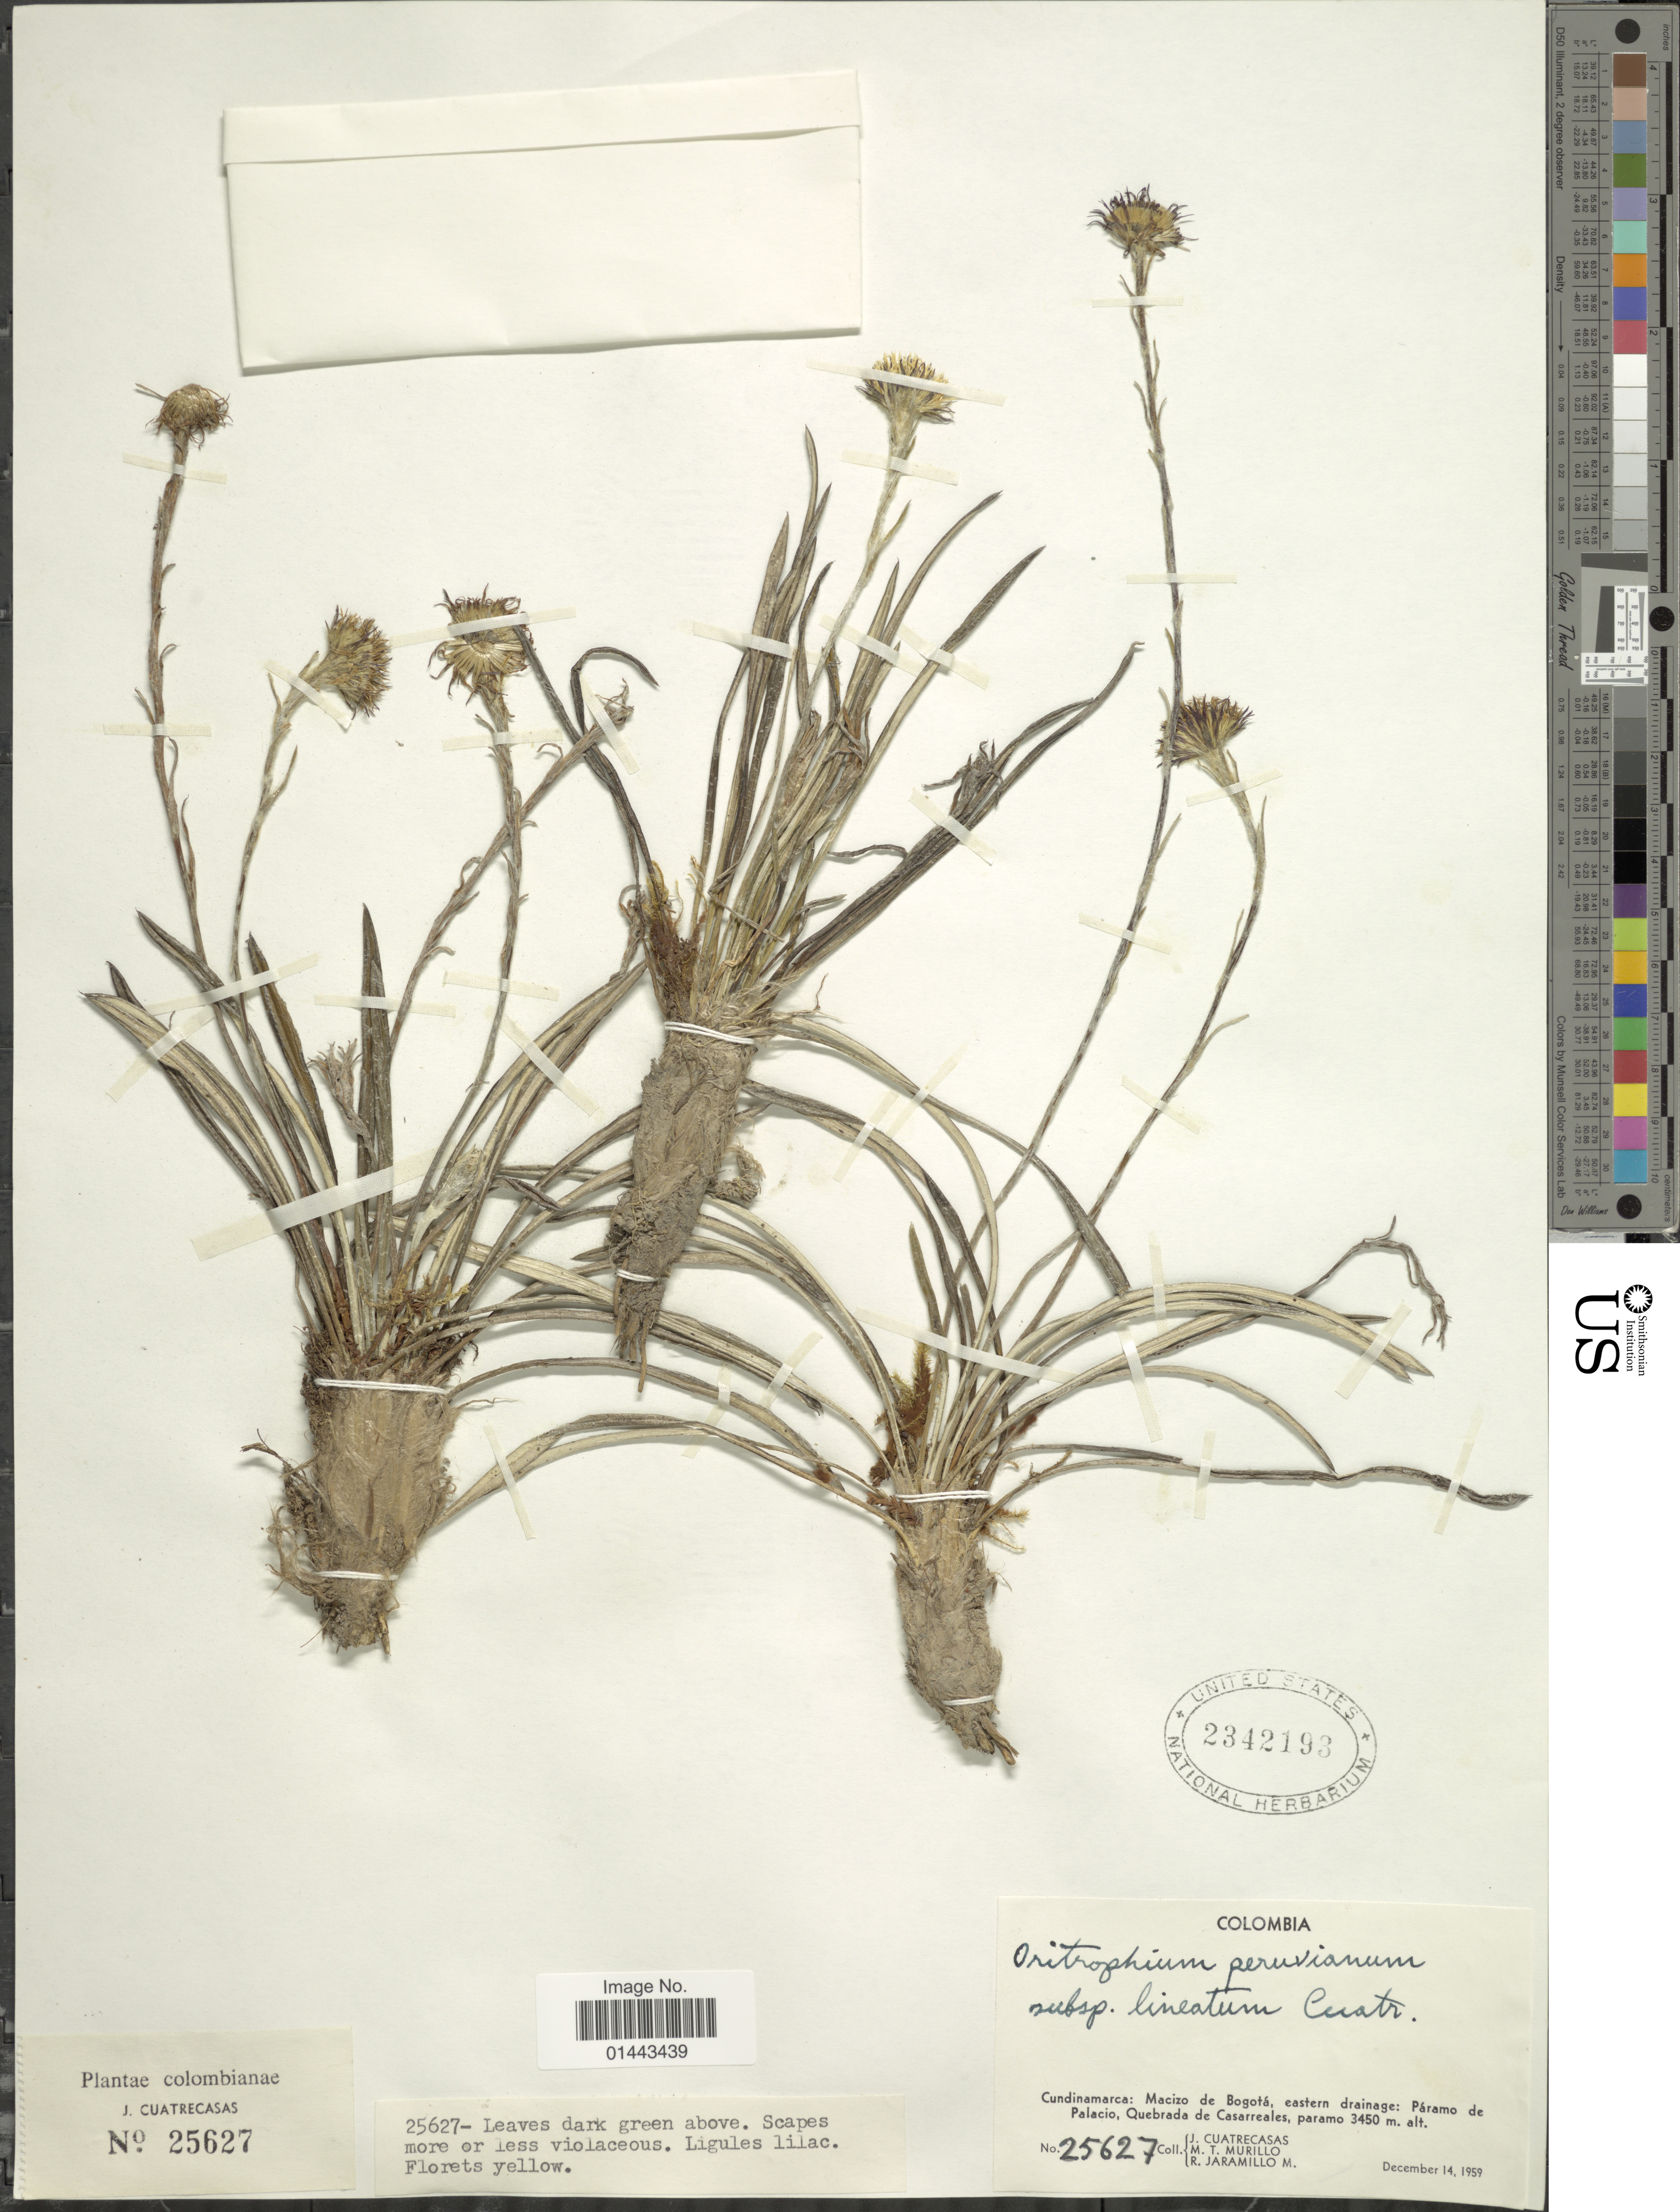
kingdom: Plantae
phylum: Tracheophyta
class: Magnoliopsida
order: Asterales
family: Asteraceae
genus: Oritrophium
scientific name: Oritrophium peruvianum subsp. lineatum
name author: (Cuatrec.) Cuatrec.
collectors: J. Cuatrecasas, M. Murillo & R. Jaramillo M.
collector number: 25627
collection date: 1959-12-14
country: Colombia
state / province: Cundinamarca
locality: Macizo de Bogotá, eastern drainage: Paramo de Palacio, Quebrada de Casarreales, paramo.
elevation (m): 3450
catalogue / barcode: US 2342193